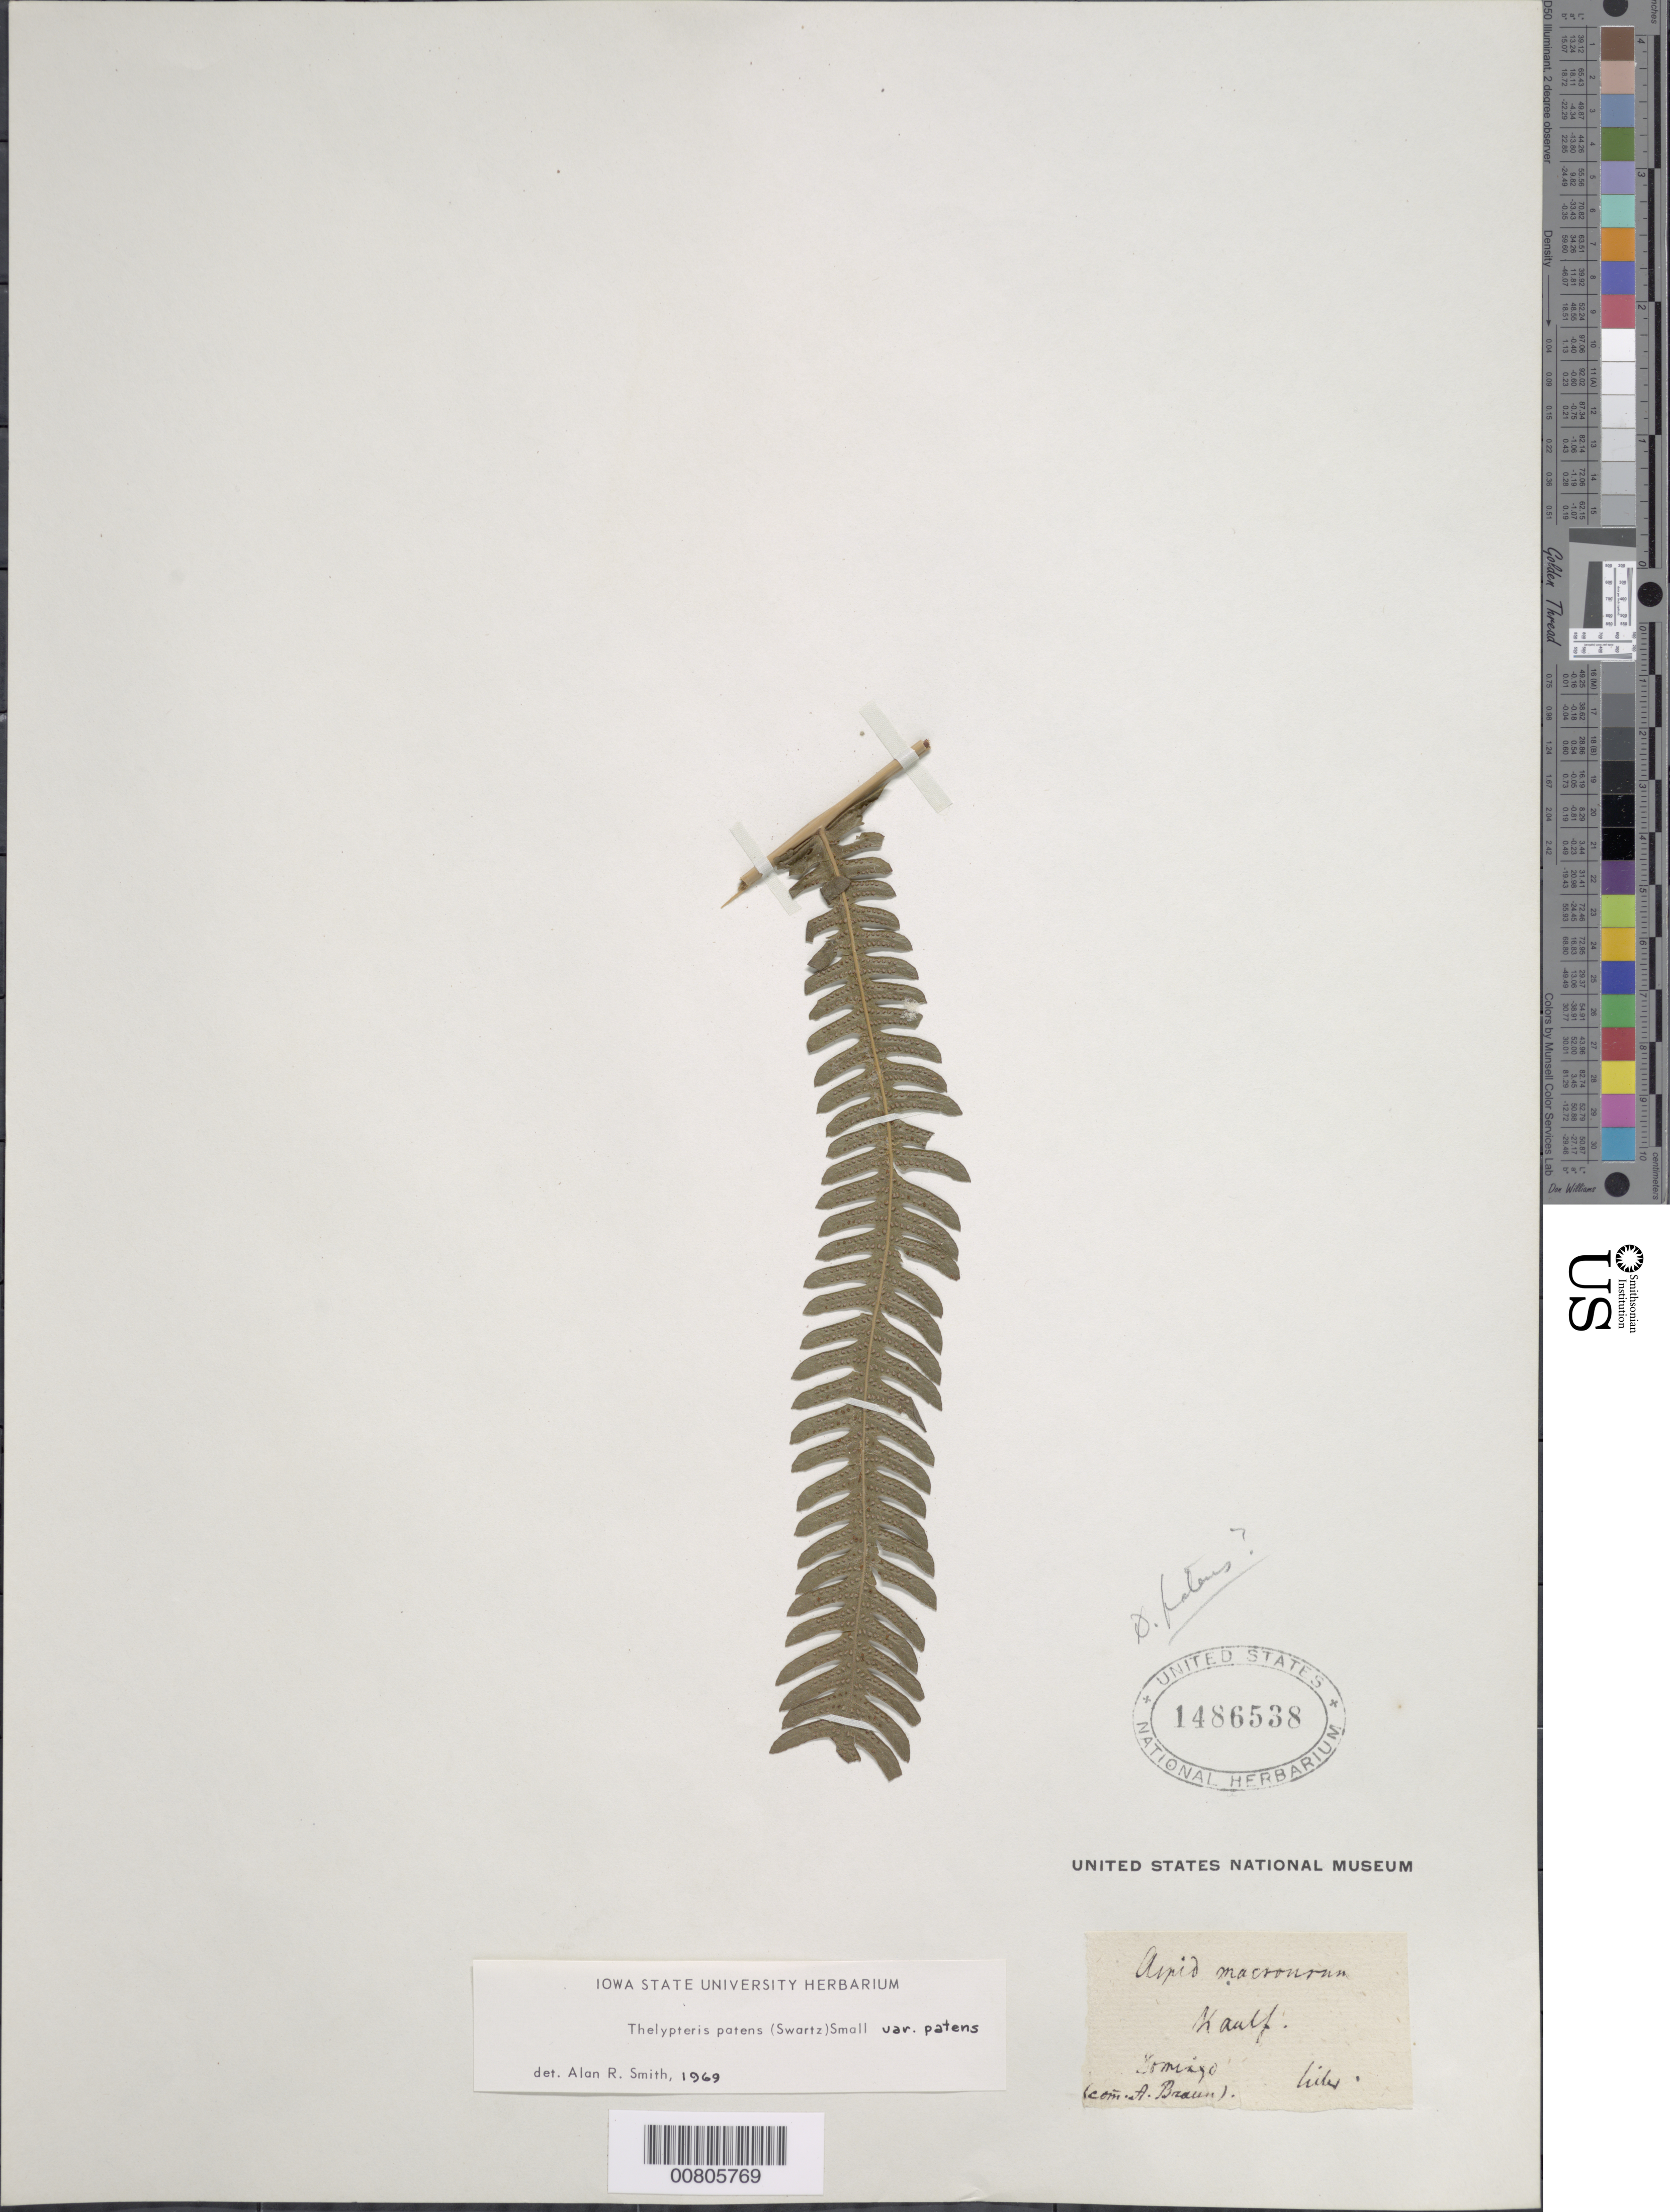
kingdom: Plantae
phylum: Tracheophyta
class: Polypodiopsida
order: Polypodiales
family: Thelypteridaceae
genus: Christella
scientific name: Christella patens var. patens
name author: (Sw.) Holttum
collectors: A. Braun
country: Dominican Republic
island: Hispaniola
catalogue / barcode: US 1486538